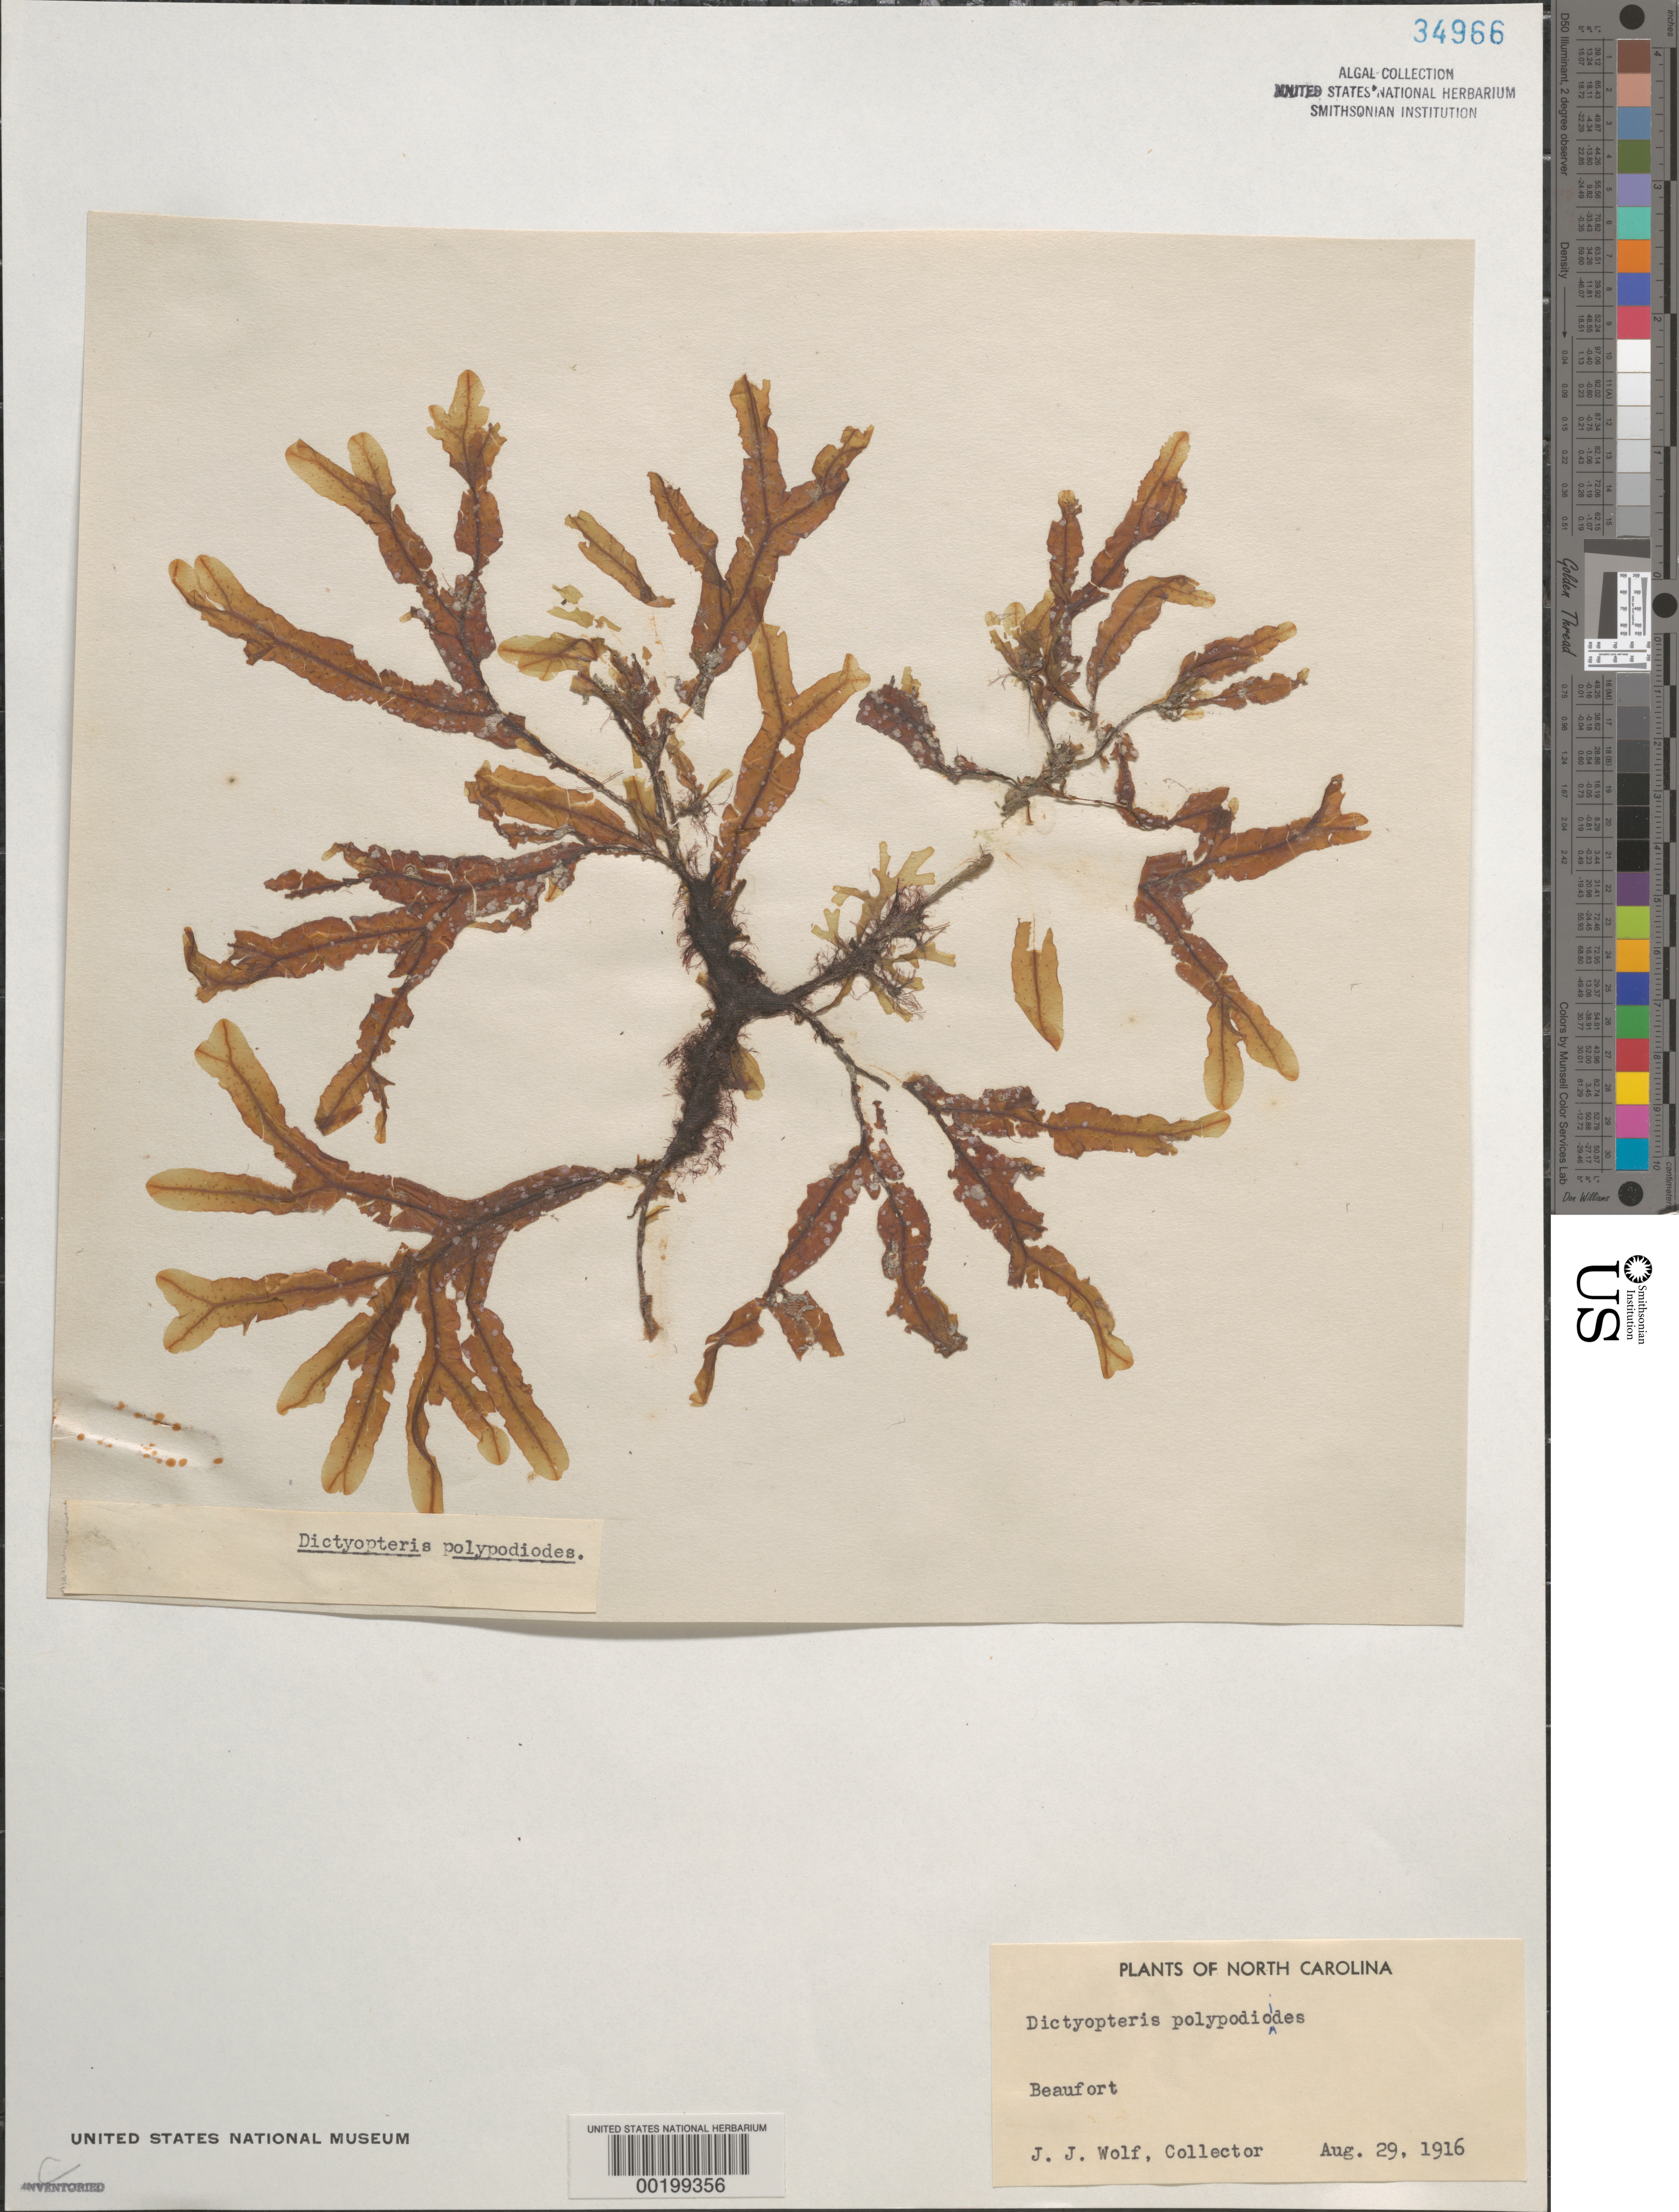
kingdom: Chromista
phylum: Ochrophyta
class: Phaeophyceae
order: Dictyotales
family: Dictyotaceae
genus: Dictyopteris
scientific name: Dictyopteris polypodioides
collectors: J. Wolfe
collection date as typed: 29 Aug 1916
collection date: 1916-08-29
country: United States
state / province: North Carolina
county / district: Carteret County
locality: Beaufort, coral reef 20 miles offshore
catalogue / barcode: US 34966